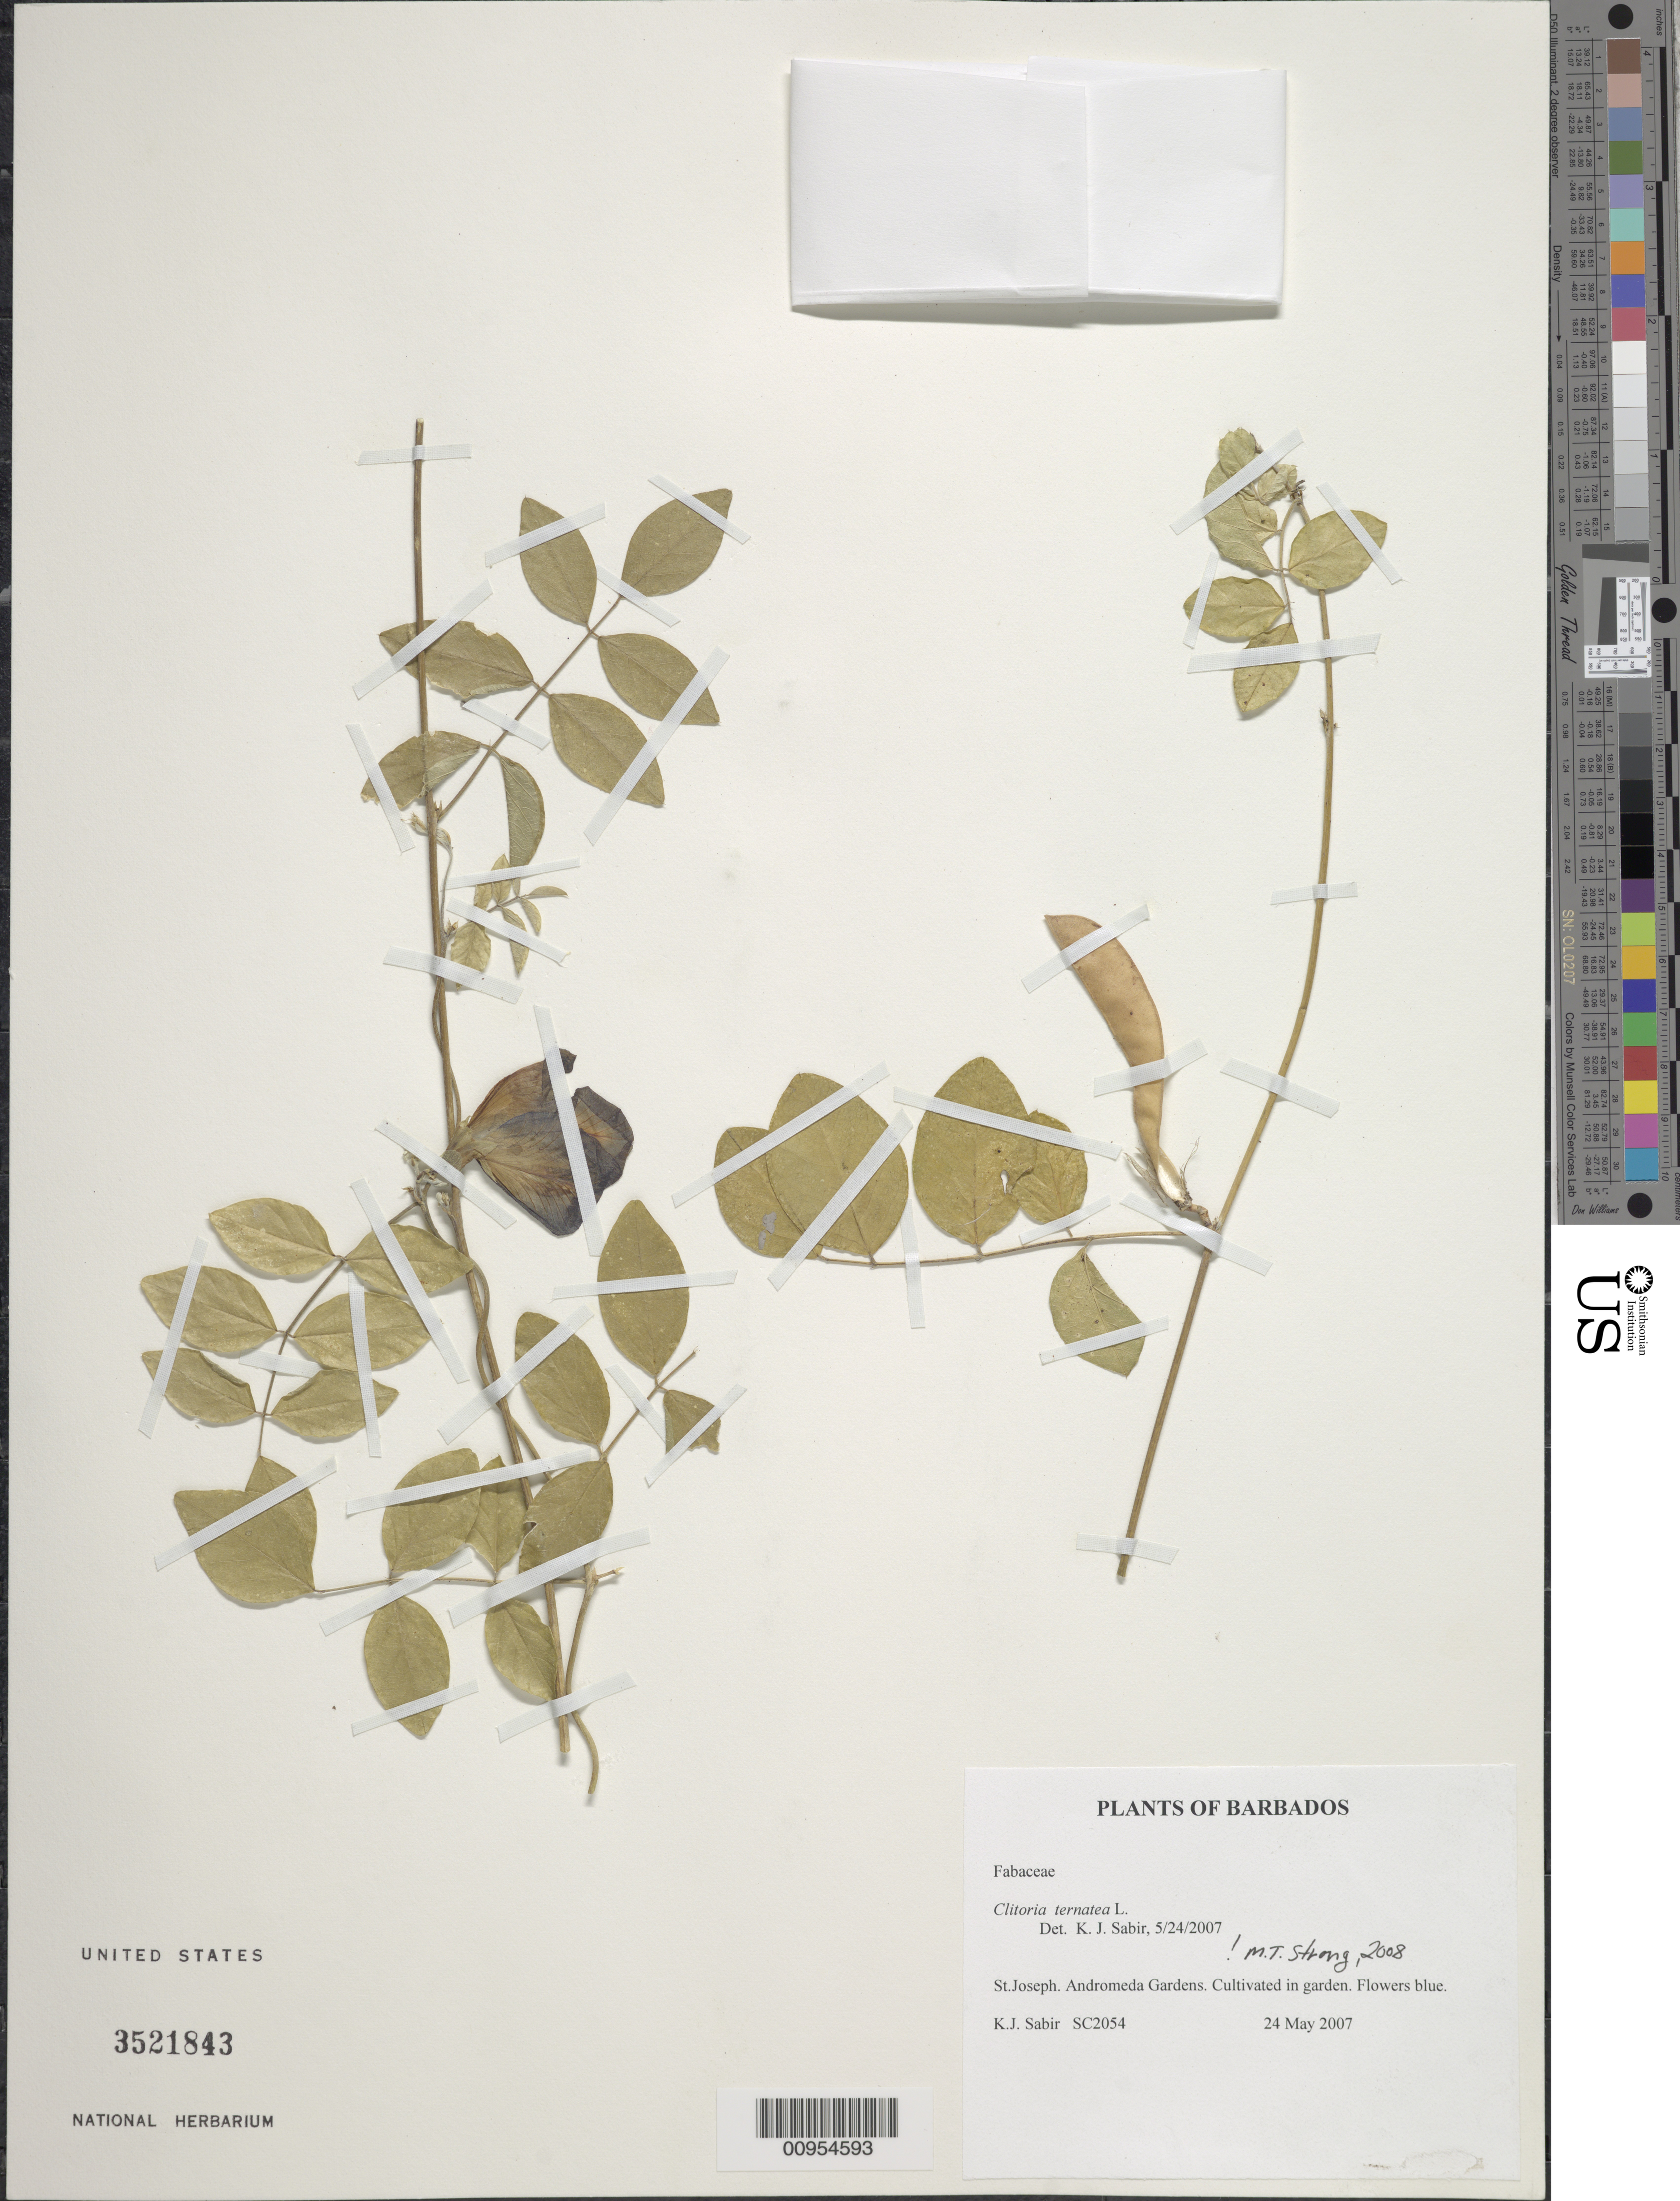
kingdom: Plantae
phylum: Tracheophyta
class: Magnoliopsida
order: Fabales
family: Fabaceae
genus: Clitoria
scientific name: Clitoria arborea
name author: Benth.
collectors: K. Sabir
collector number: SC 2054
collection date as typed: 24 May 2007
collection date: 2007-05-24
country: Barbados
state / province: Saint Joseph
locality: Andromeda Gardens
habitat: Cultivated in garden.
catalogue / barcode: US 3521843